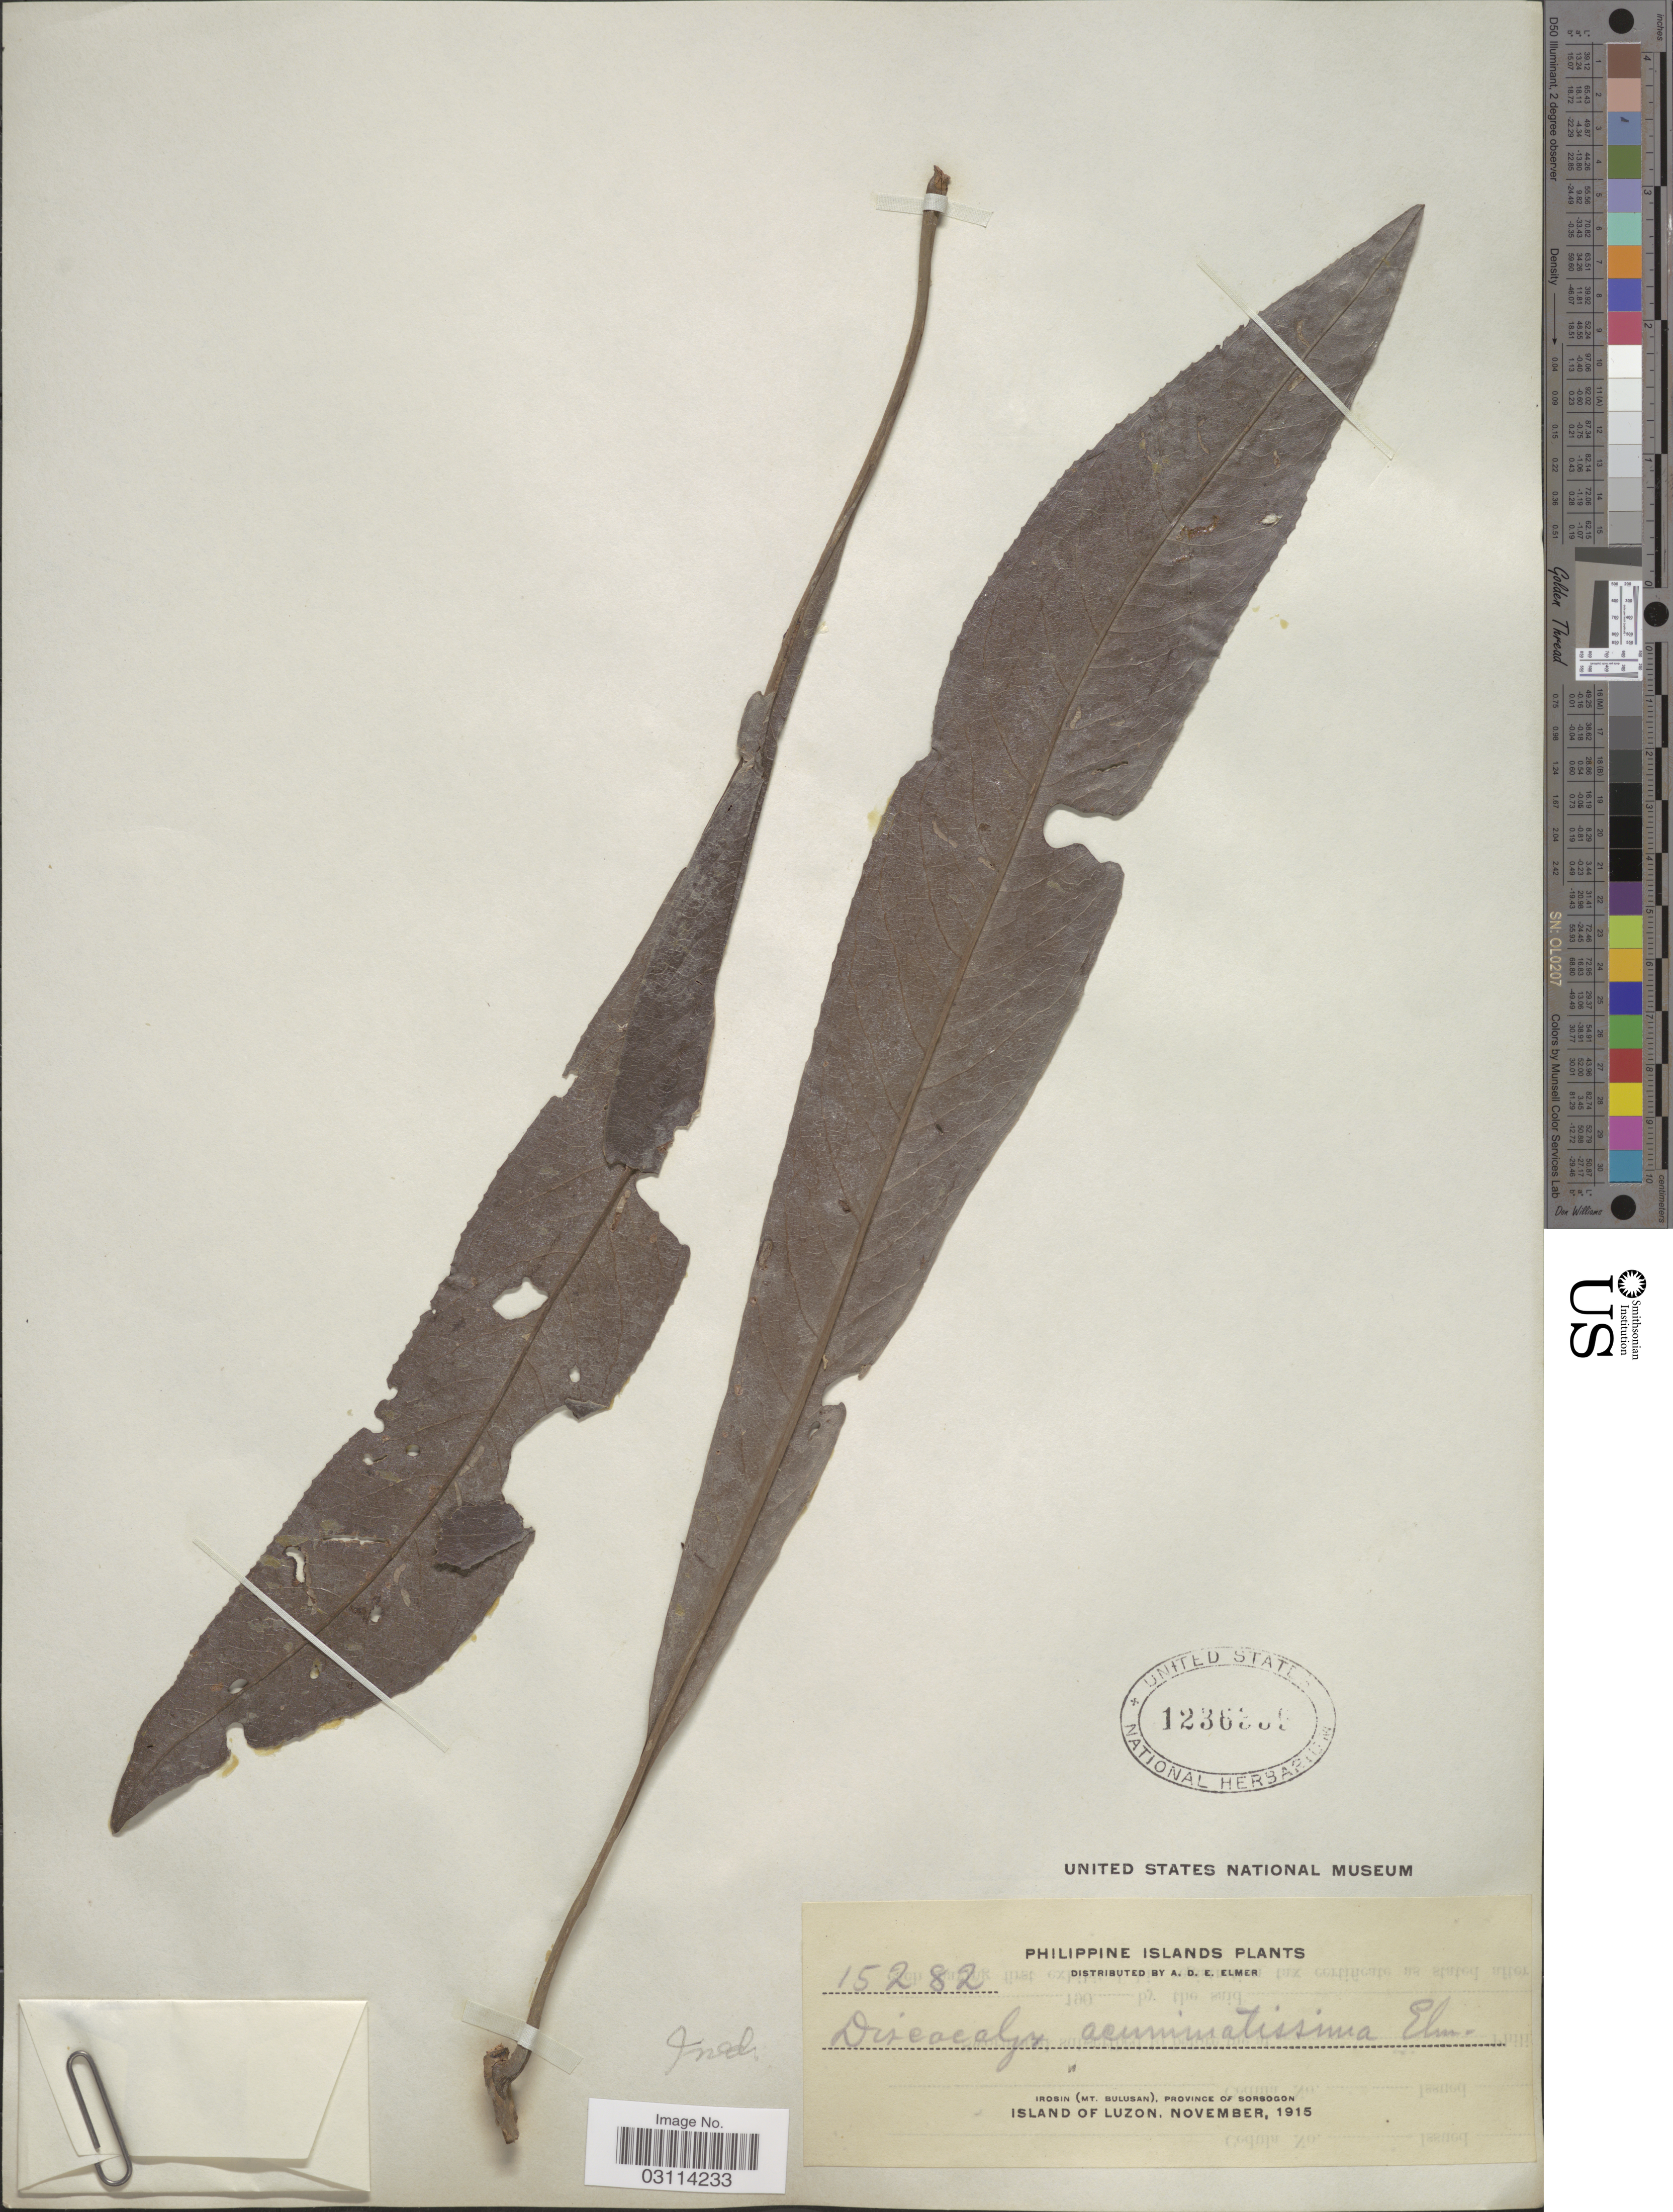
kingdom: Plantae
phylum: Tracheophyta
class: Magnoliopsida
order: Ericales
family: Primulaceae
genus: Discocalyx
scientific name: Discocalyx sp.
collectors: A. D. E. Elmer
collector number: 15282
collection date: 1915-11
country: Philippines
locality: Irosin (Mt. Bulusan), Province of Sorsogon, Island of Luzon.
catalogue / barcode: US 1236339